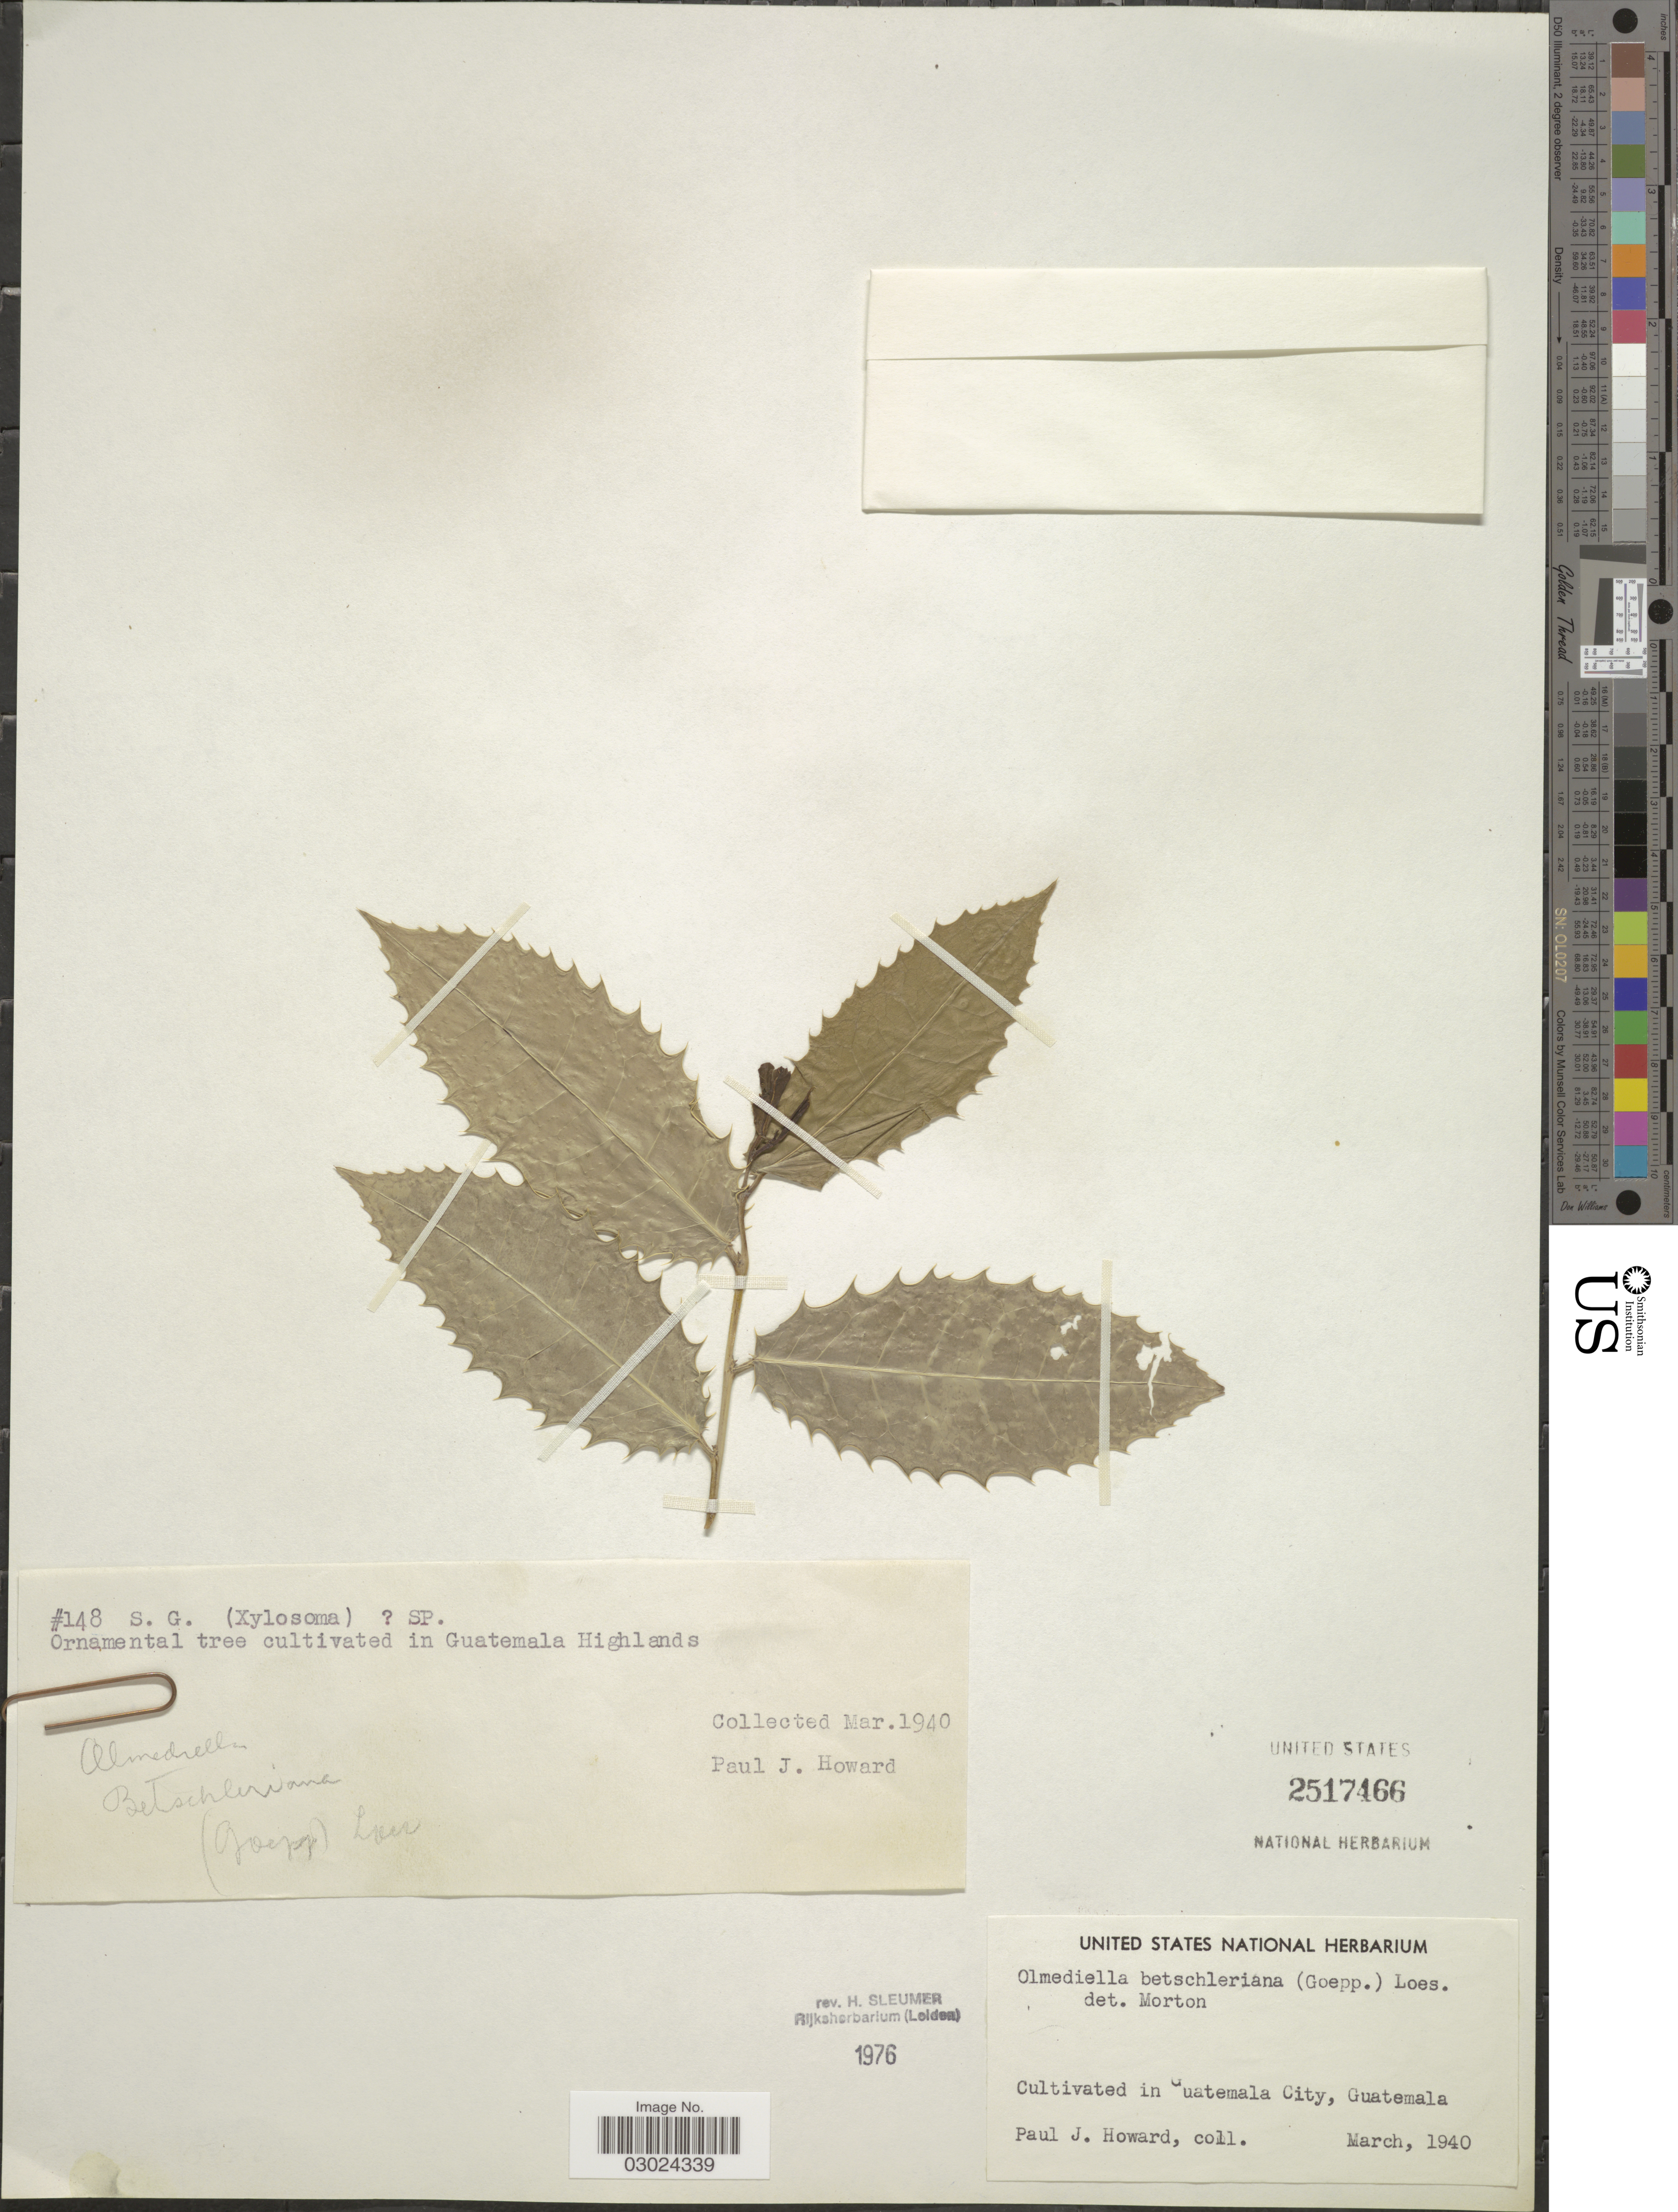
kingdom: Plantae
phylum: Tracheophyta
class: Magnoliopsida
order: Malpighiales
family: Salicaceae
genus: Olmediella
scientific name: Olmediella betschleriana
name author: (Goeppert) Loes.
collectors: P. Howard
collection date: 1940-03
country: Guatemala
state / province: Guatemala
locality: Cultivated in Guatemala City, Guatemala.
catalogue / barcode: US 2517466